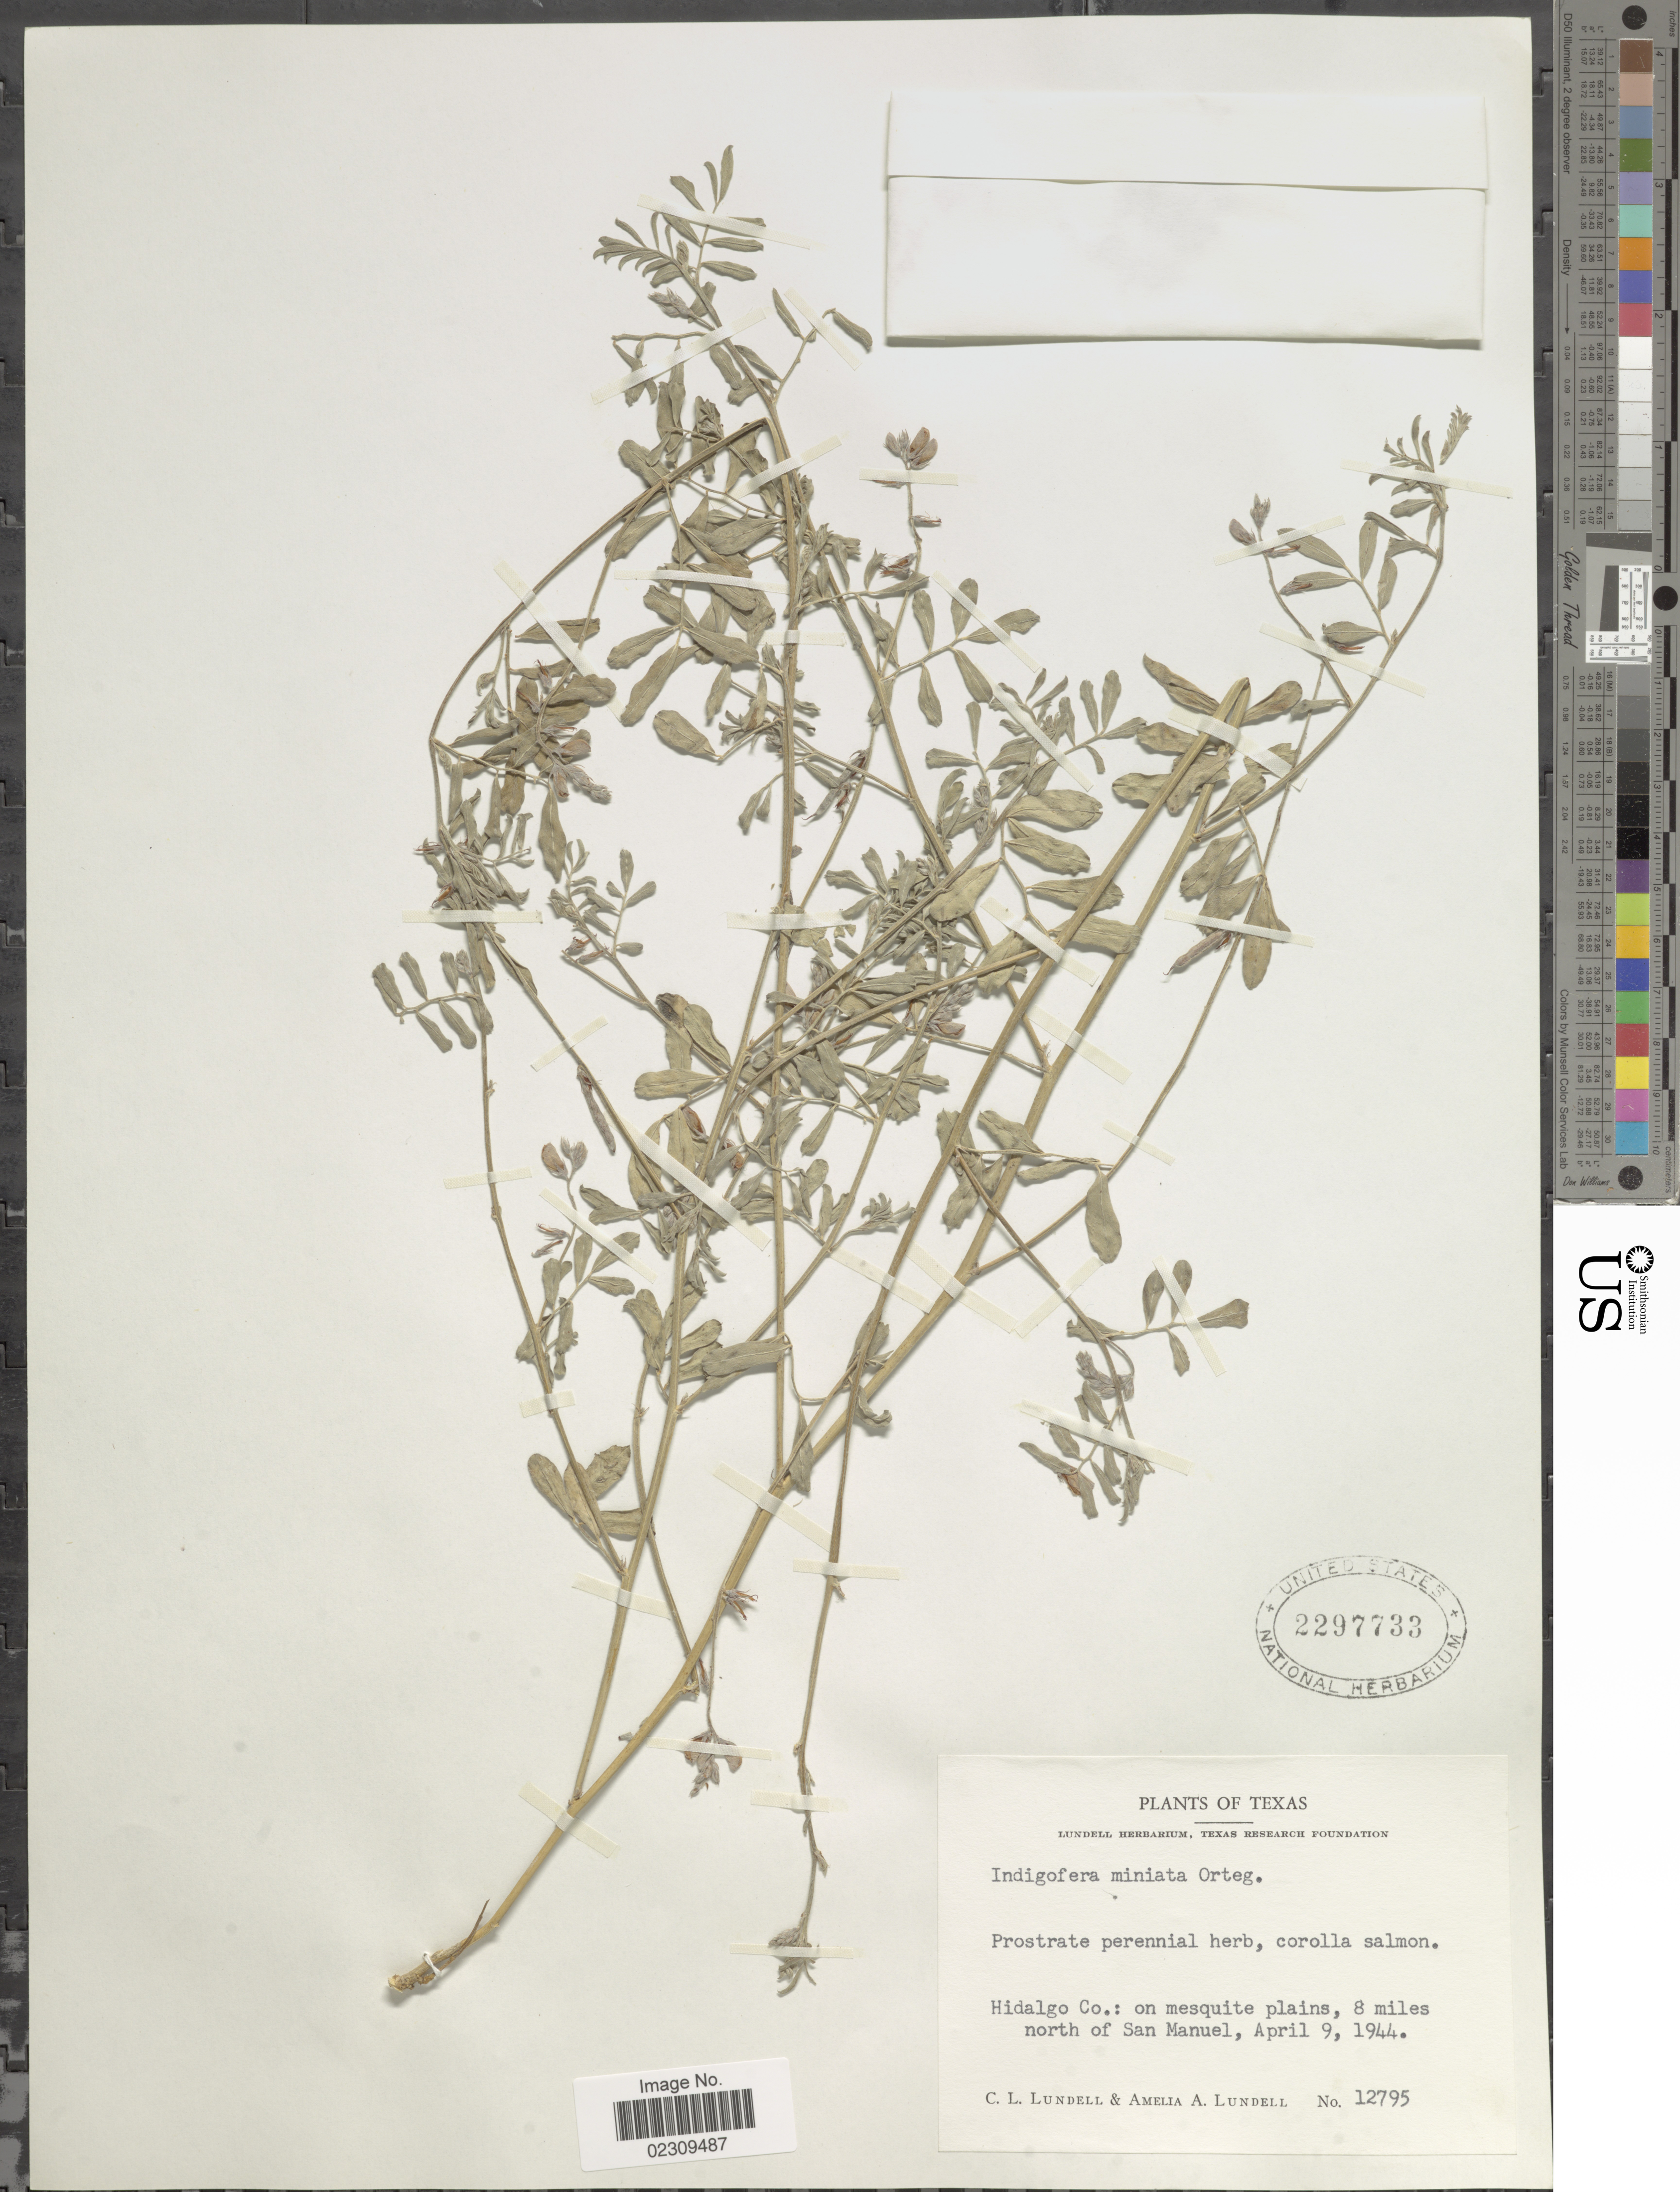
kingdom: Plantae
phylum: Tracheophyta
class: Magnoliopsida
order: Fabales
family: Fabaceae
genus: Indigofera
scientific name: Indigofera leptosepala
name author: Nutt.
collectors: C. L. Lundell & A. A. Lundell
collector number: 12795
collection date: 1944-04-09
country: United States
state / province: Texas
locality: Hidalgo Co., 8 miles north of San Manuel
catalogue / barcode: US 2297733